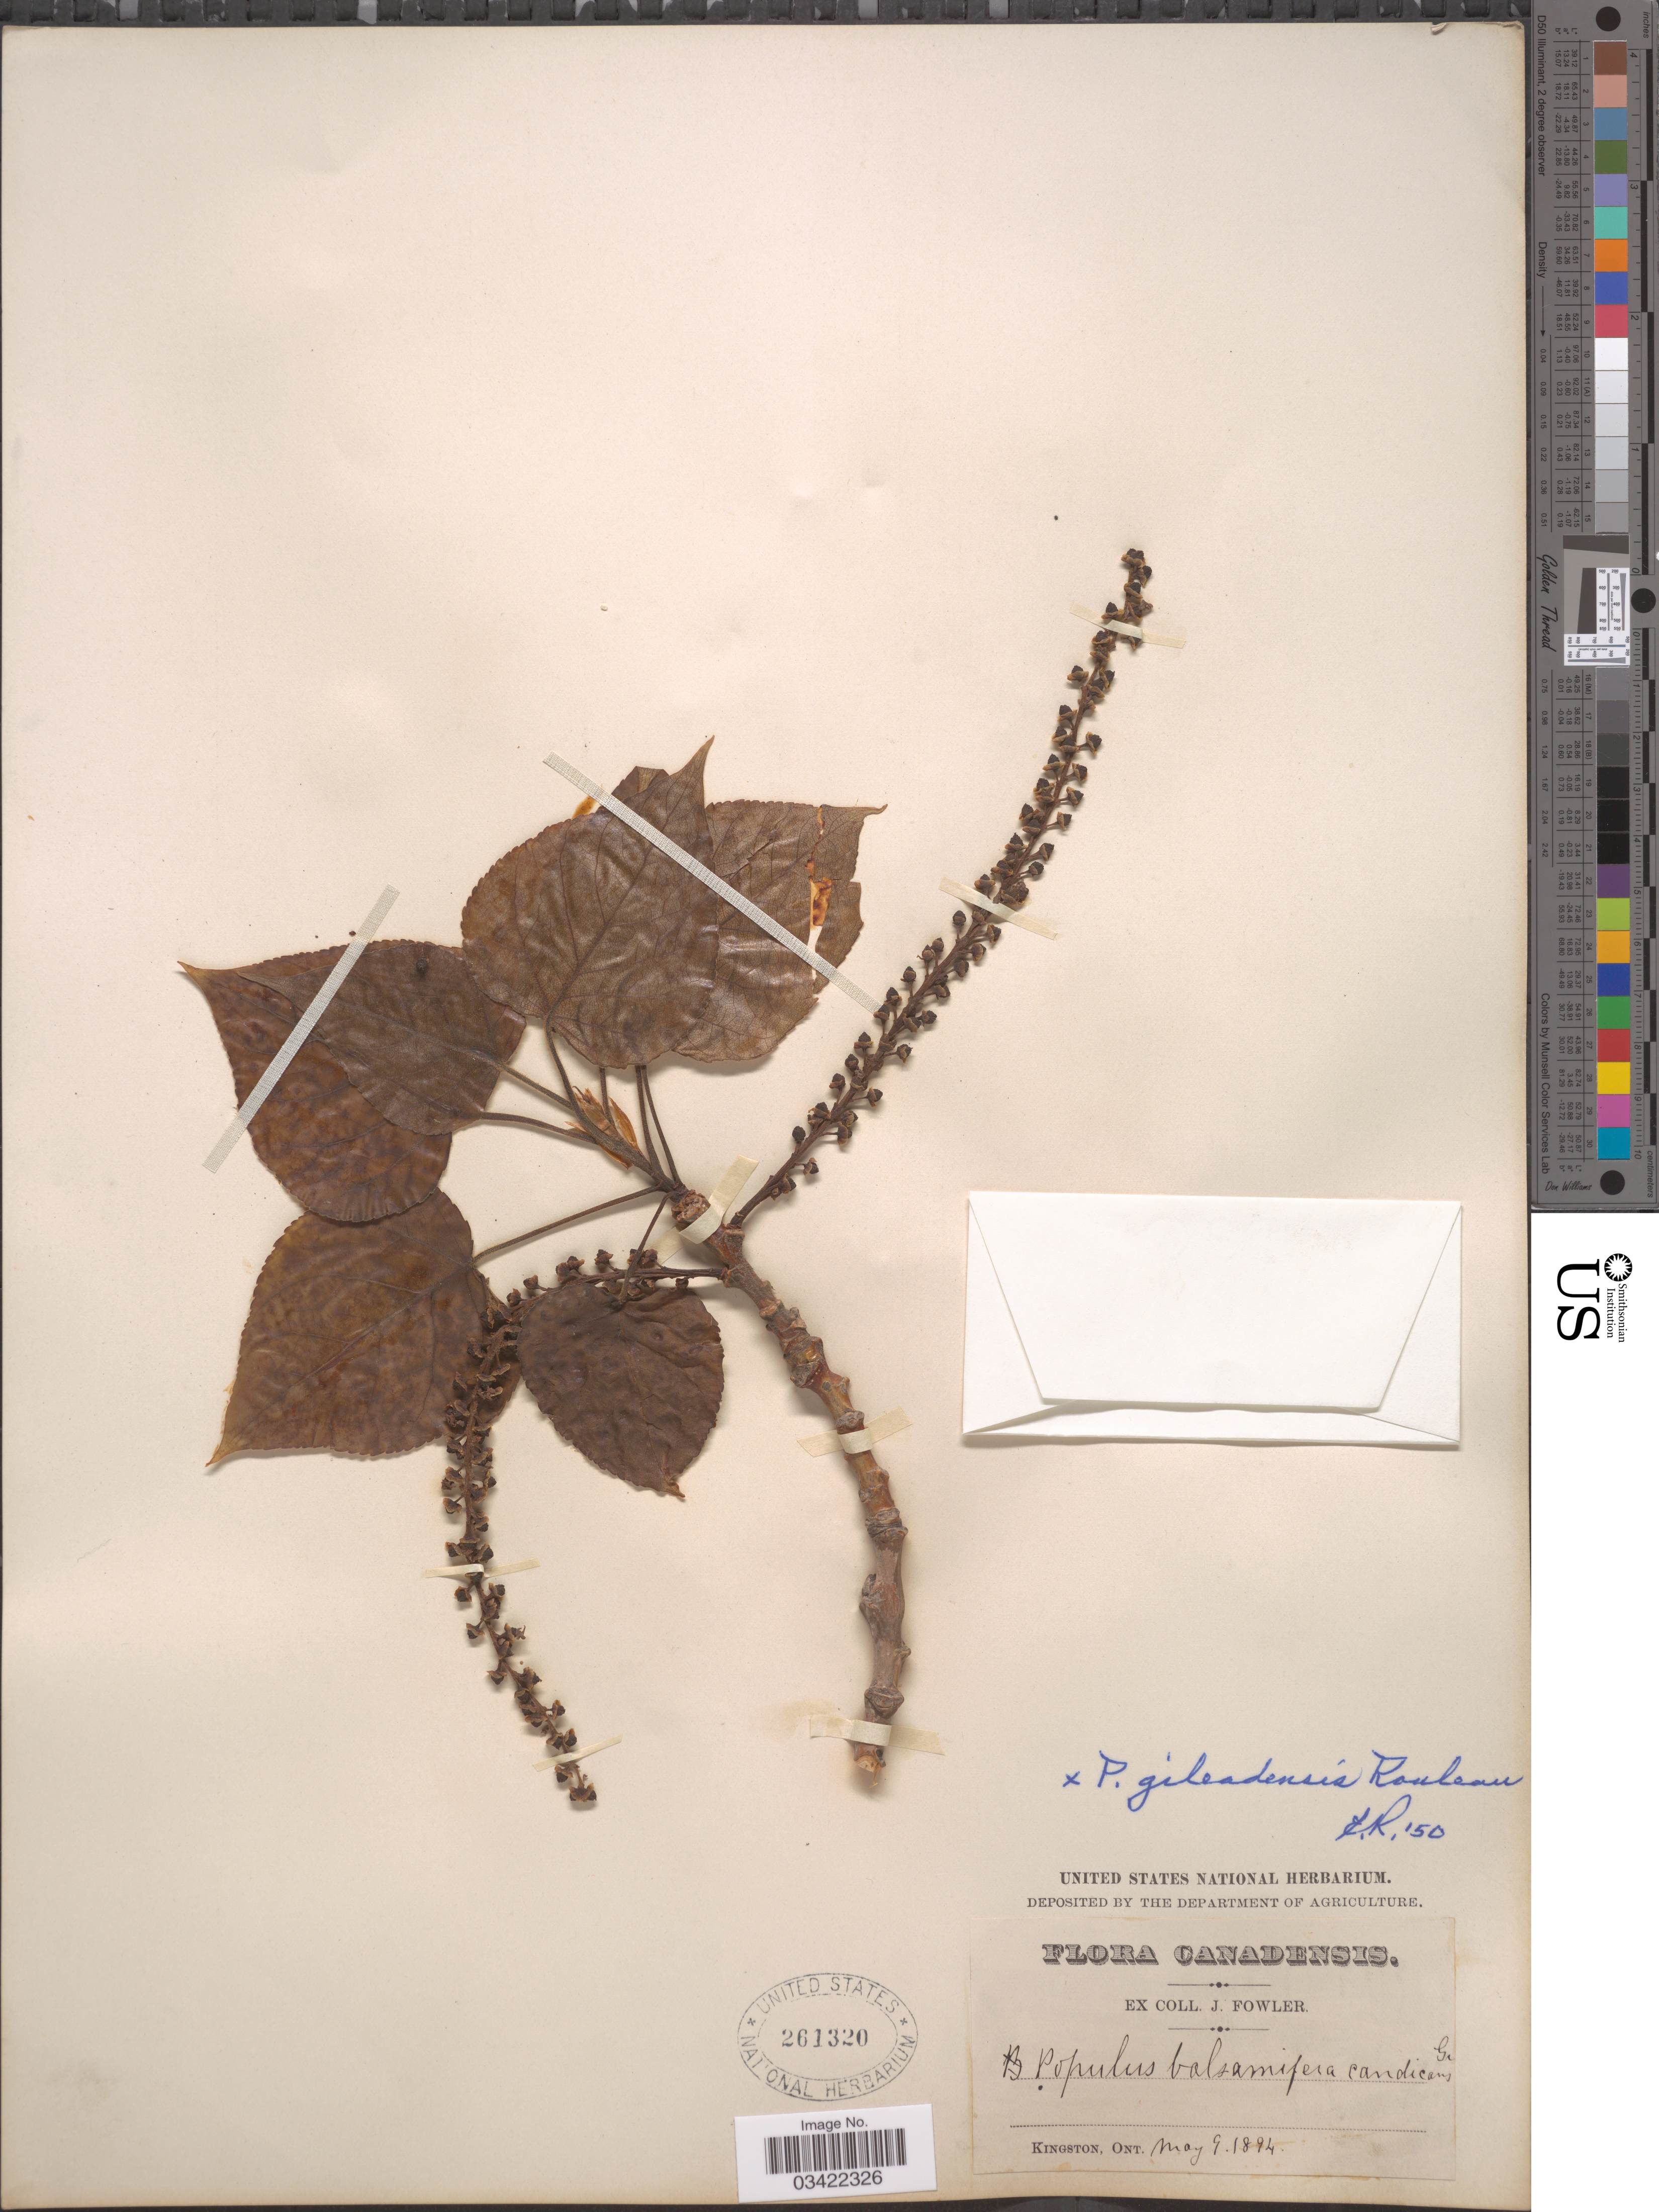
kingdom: Plantae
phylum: Tracheophyta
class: Magnoliopsida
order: Malpighiales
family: Salicaceae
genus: Populus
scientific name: Populus x jackii 'Balm of Gilead'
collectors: J. Fowler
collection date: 1894-05-09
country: Canada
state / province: Ontario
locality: Kingston.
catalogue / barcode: US 261320